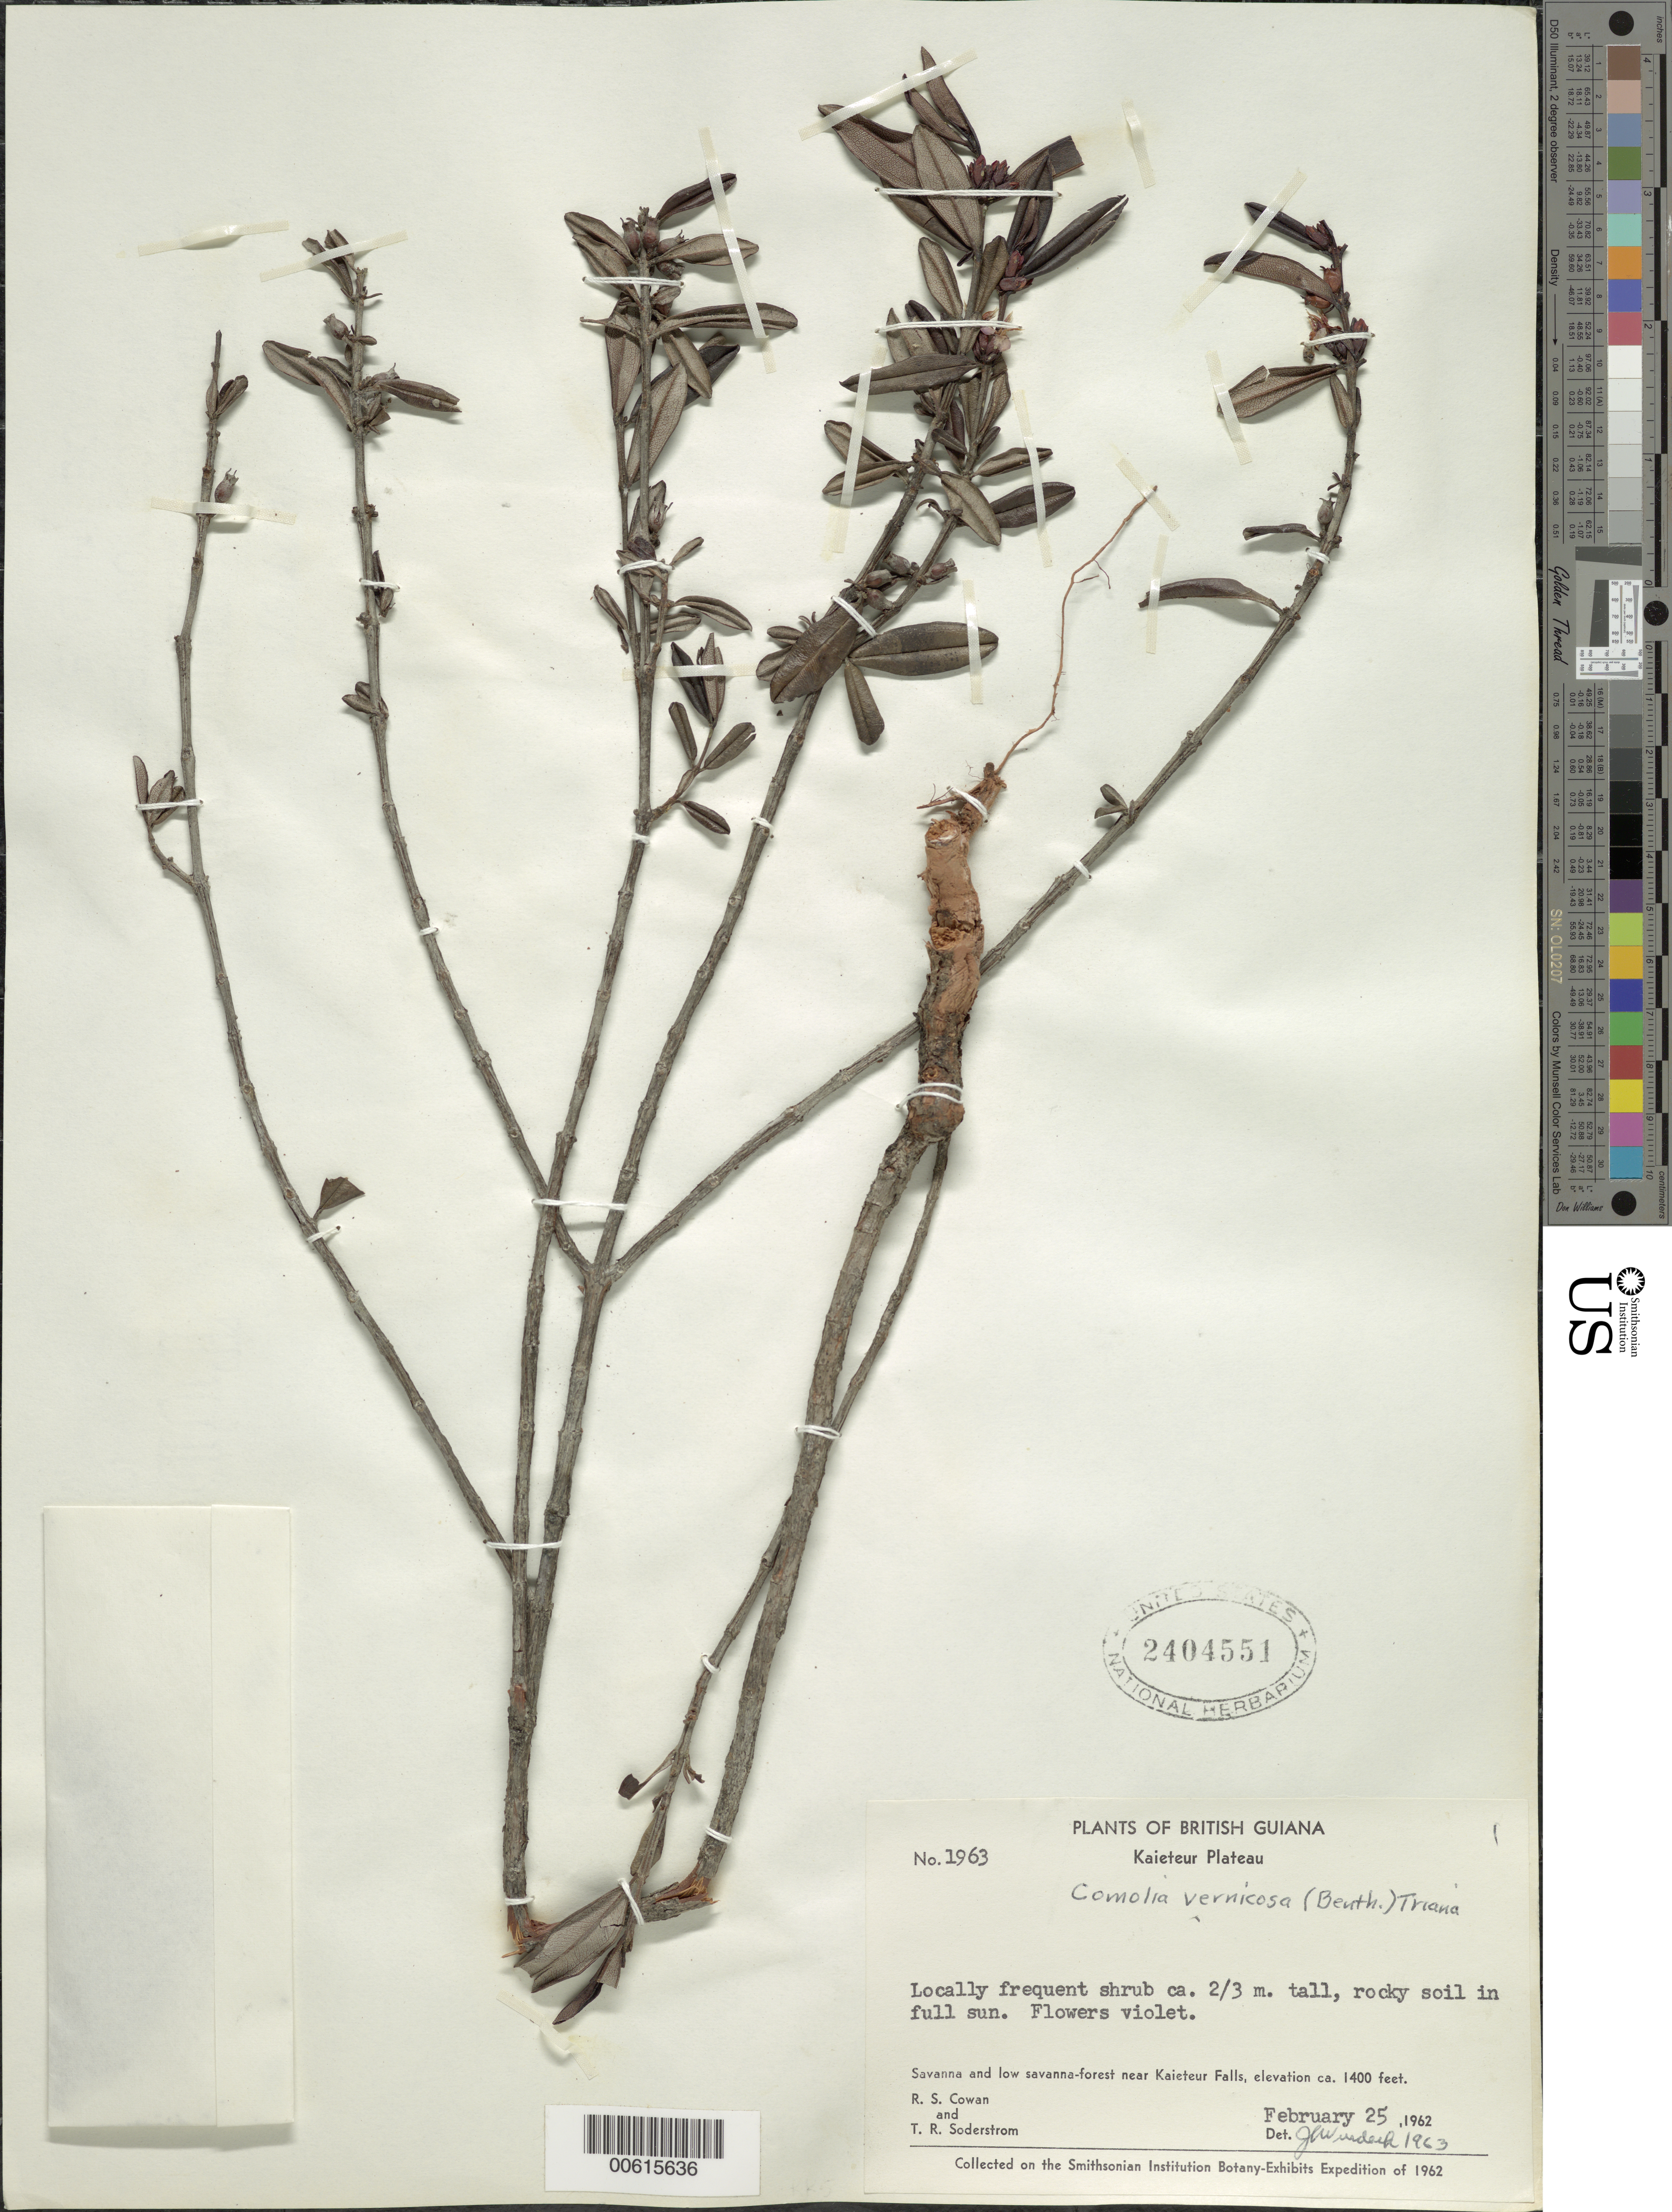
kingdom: Plantae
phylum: Tracheophyta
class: Magnoliopsida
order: Myrtales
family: Melastomataceae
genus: Leiostegia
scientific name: Leiostegia vernicosa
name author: Benth.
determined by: Nunes da Silva, Diego, (RB), Jardim Botanico do Rio de Janeiro - Herbario (BRAZIL)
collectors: R. S. Cowan & T. R. Soderstrom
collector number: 1963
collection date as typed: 25-Feb-62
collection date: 1962-02-25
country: Guyana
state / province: Potaro-Siparuni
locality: Kaieteur Savanna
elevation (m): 427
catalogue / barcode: US 2404551